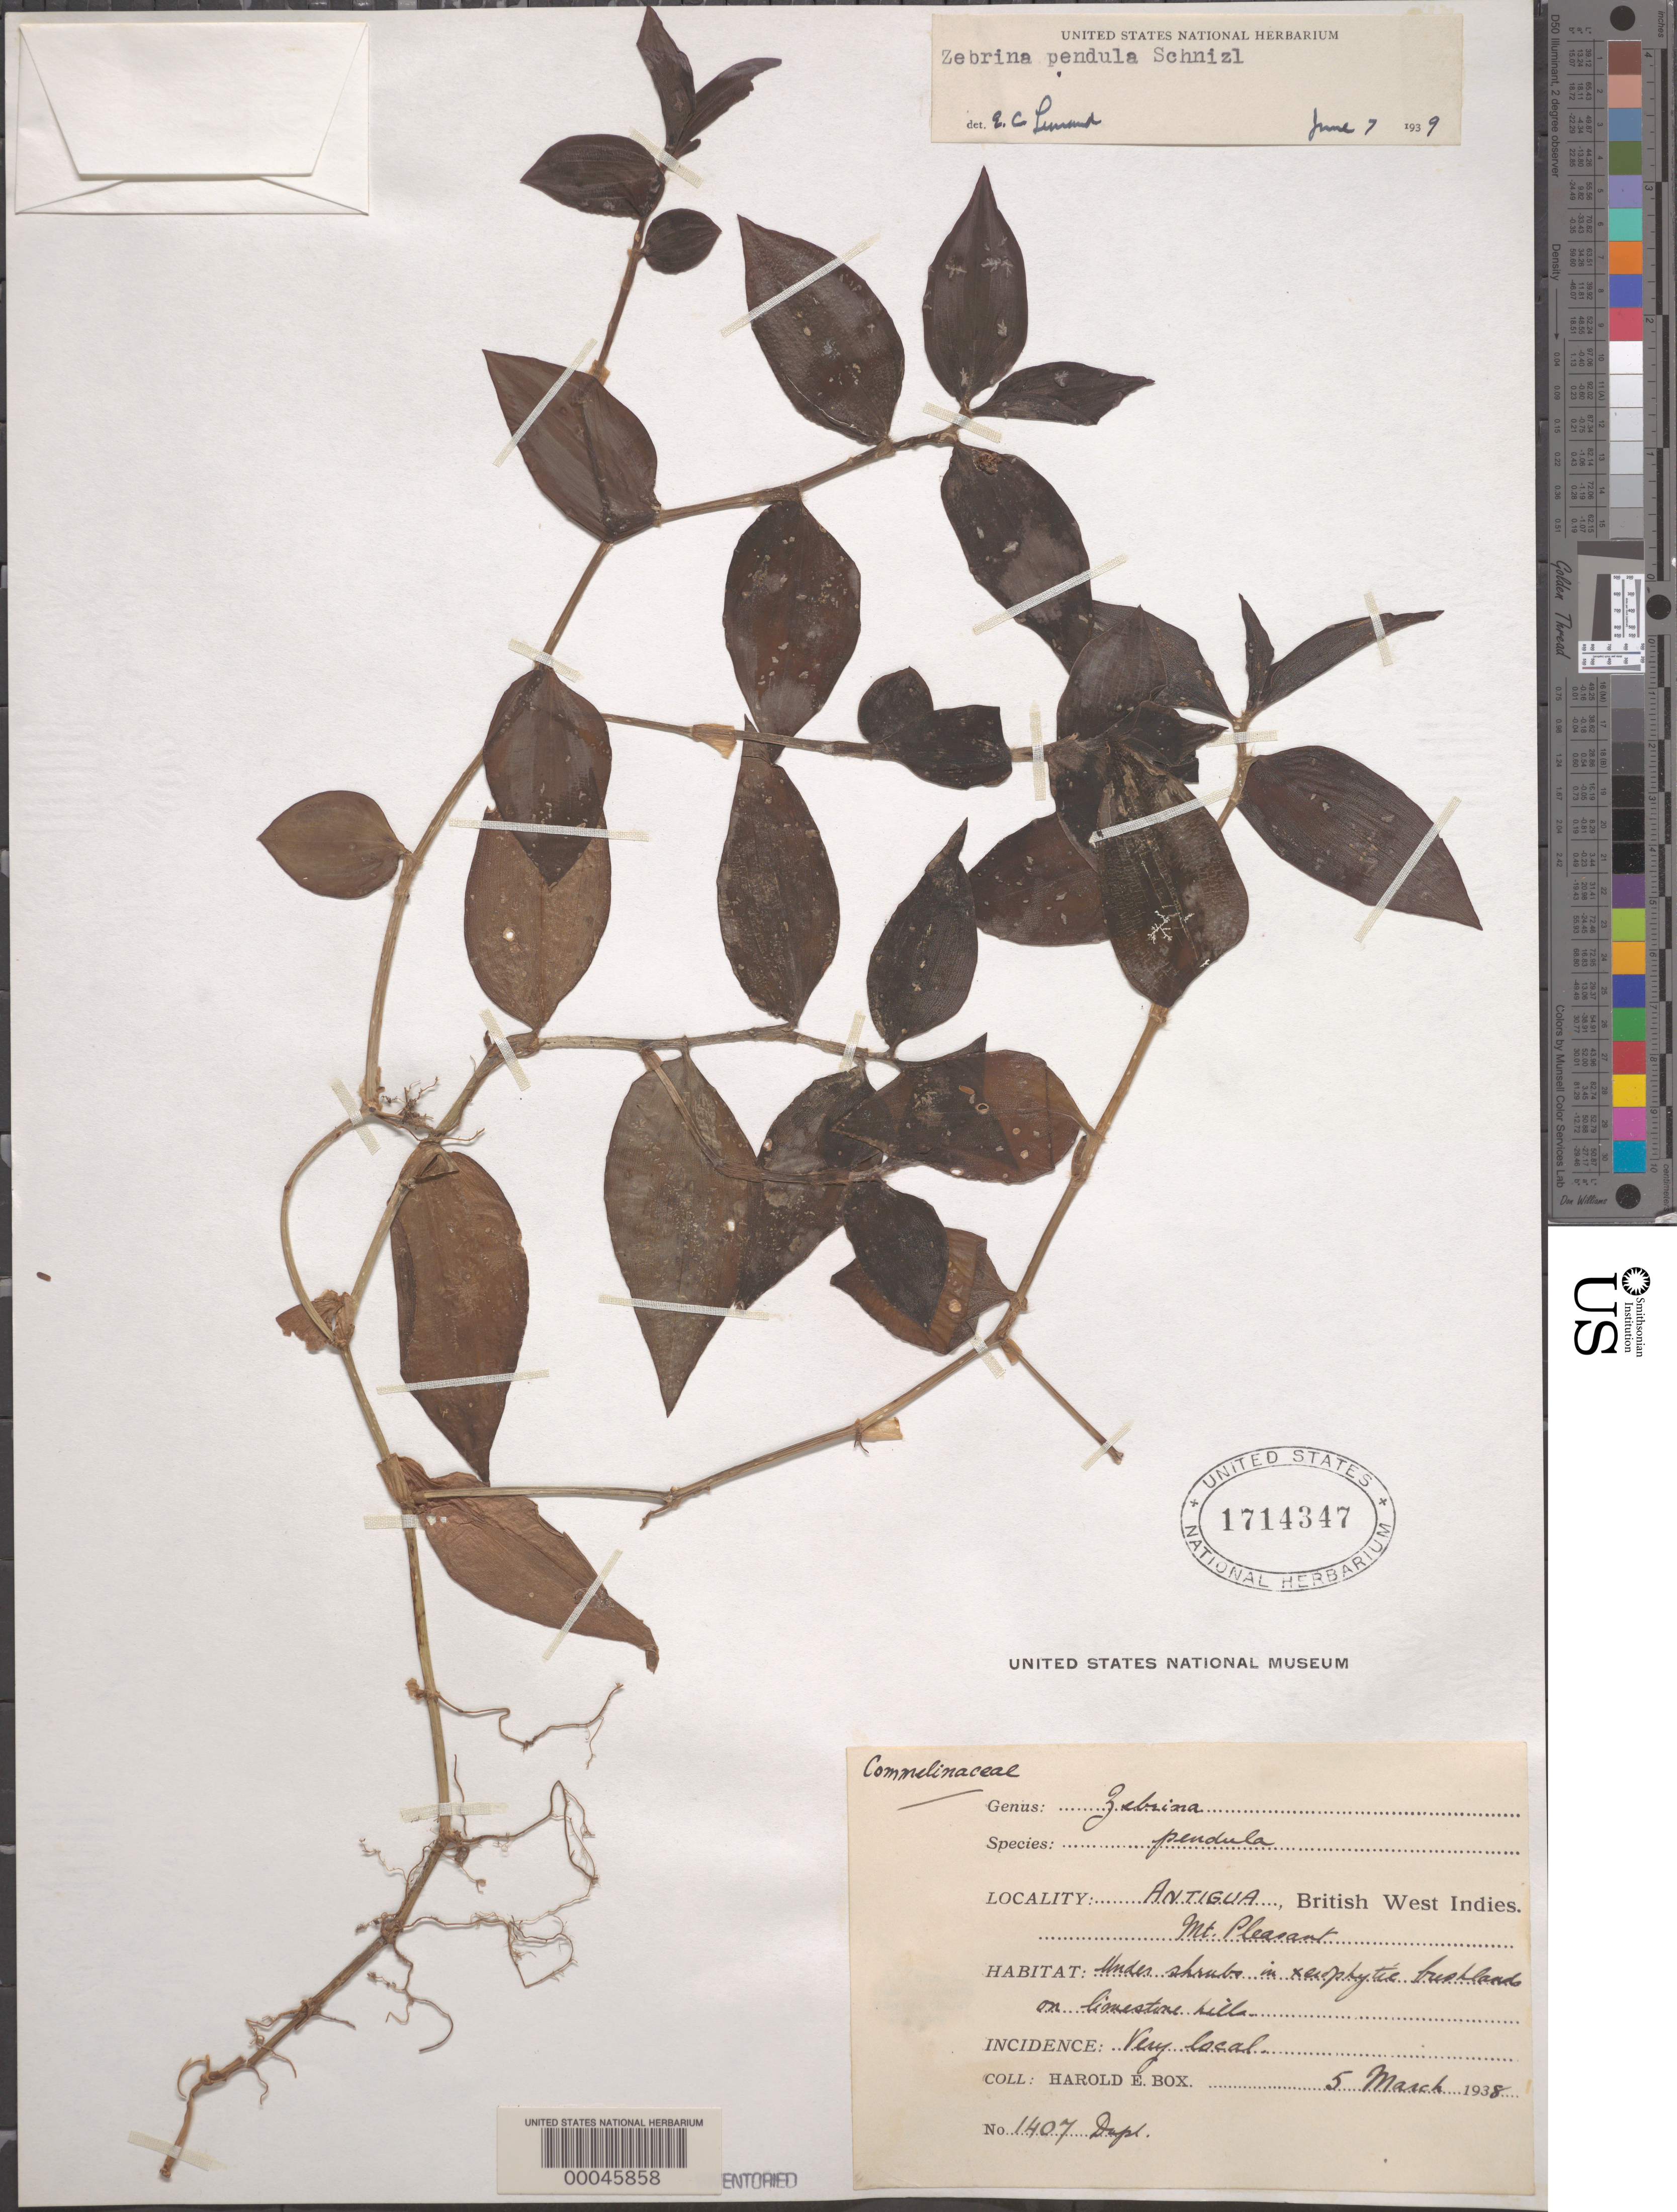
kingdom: Plantae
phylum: Tracheophyta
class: Liliopsida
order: Commelinales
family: Commelinaceae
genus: Tradescantia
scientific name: Tradescantia zebrina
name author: Bosse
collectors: H. E. Box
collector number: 1407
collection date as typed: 05 Mar 1938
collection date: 1938-03-05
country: Antigua and Barbuda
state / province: Saint George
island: Antigua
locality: Mt. Pleasant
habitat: Underbrush, limestone hill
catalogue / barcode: US 1714347